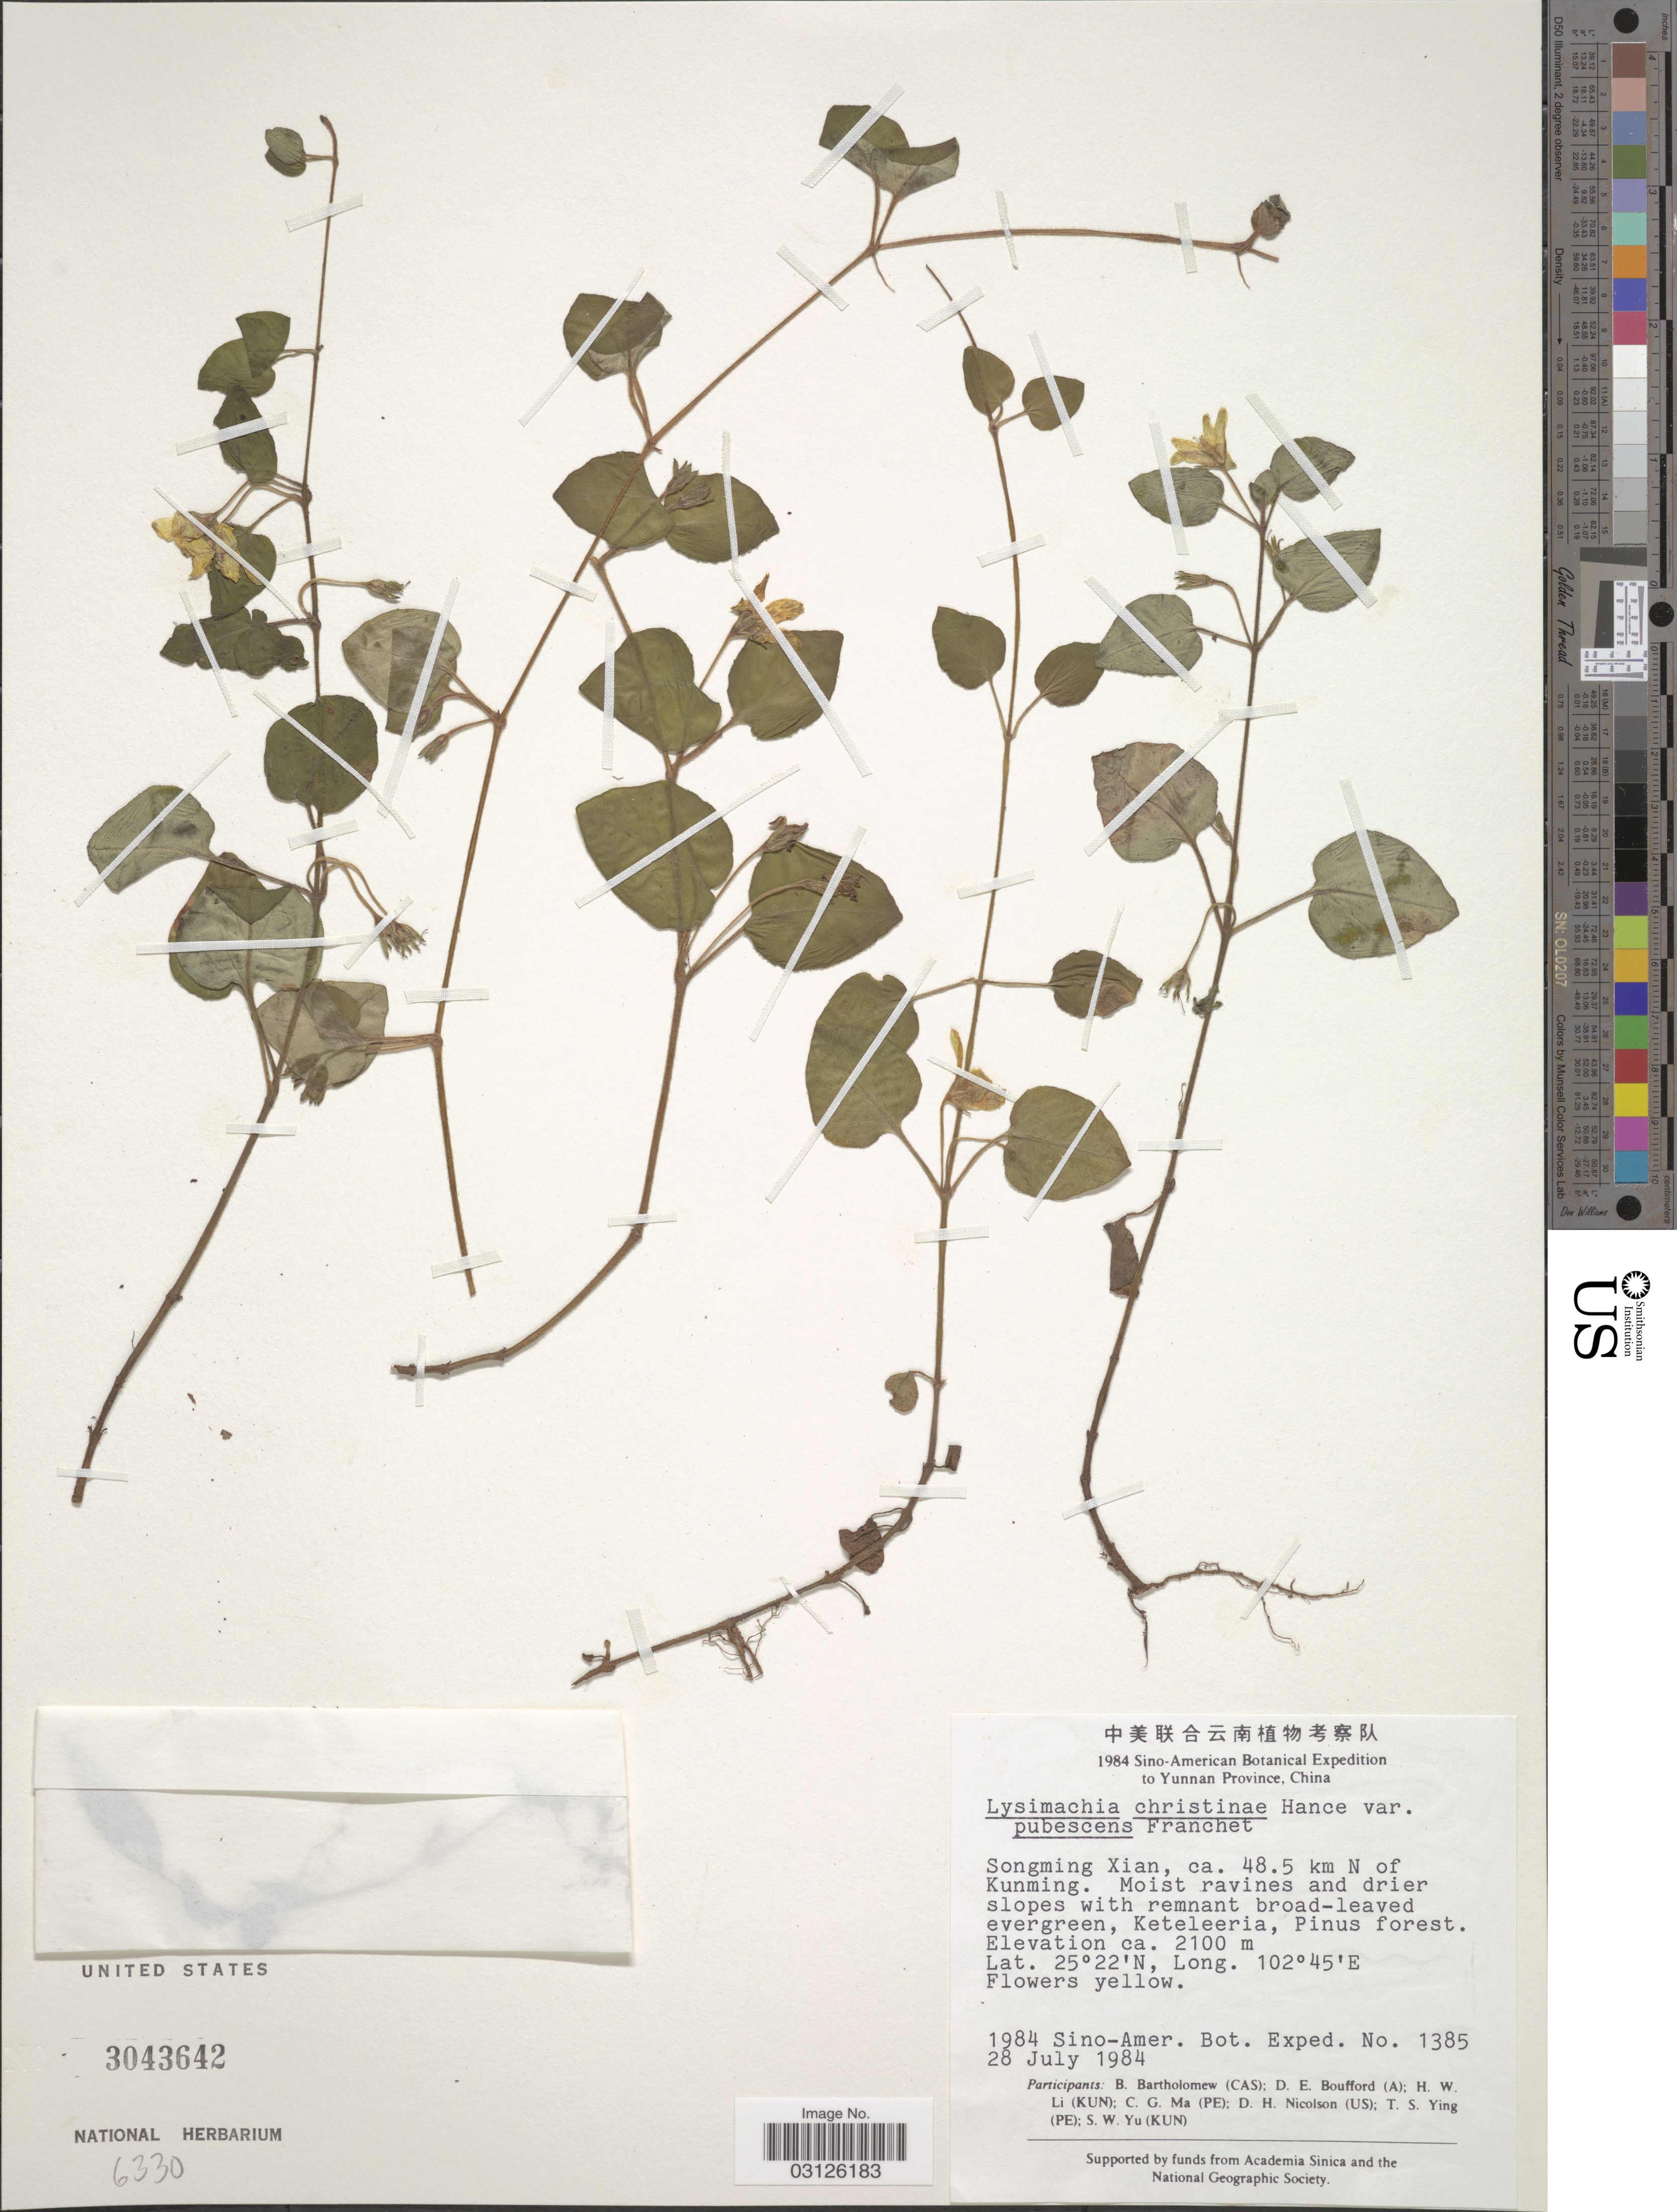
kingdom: Plantae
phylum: Tracheophyta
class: Magnoliopsida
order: Ericales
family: Primulaceae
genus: Lysimachia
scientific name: Lysimachia christinae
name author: Hance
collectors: Sino-Amer. Bot. Exped. 1984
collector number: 1385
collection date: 1984-07-28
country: China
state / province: Yunnan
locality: Yunnan Province. Songming Xian, ca. 48.5 km N of Kunming.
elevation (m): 2100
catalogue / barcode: US 3043642